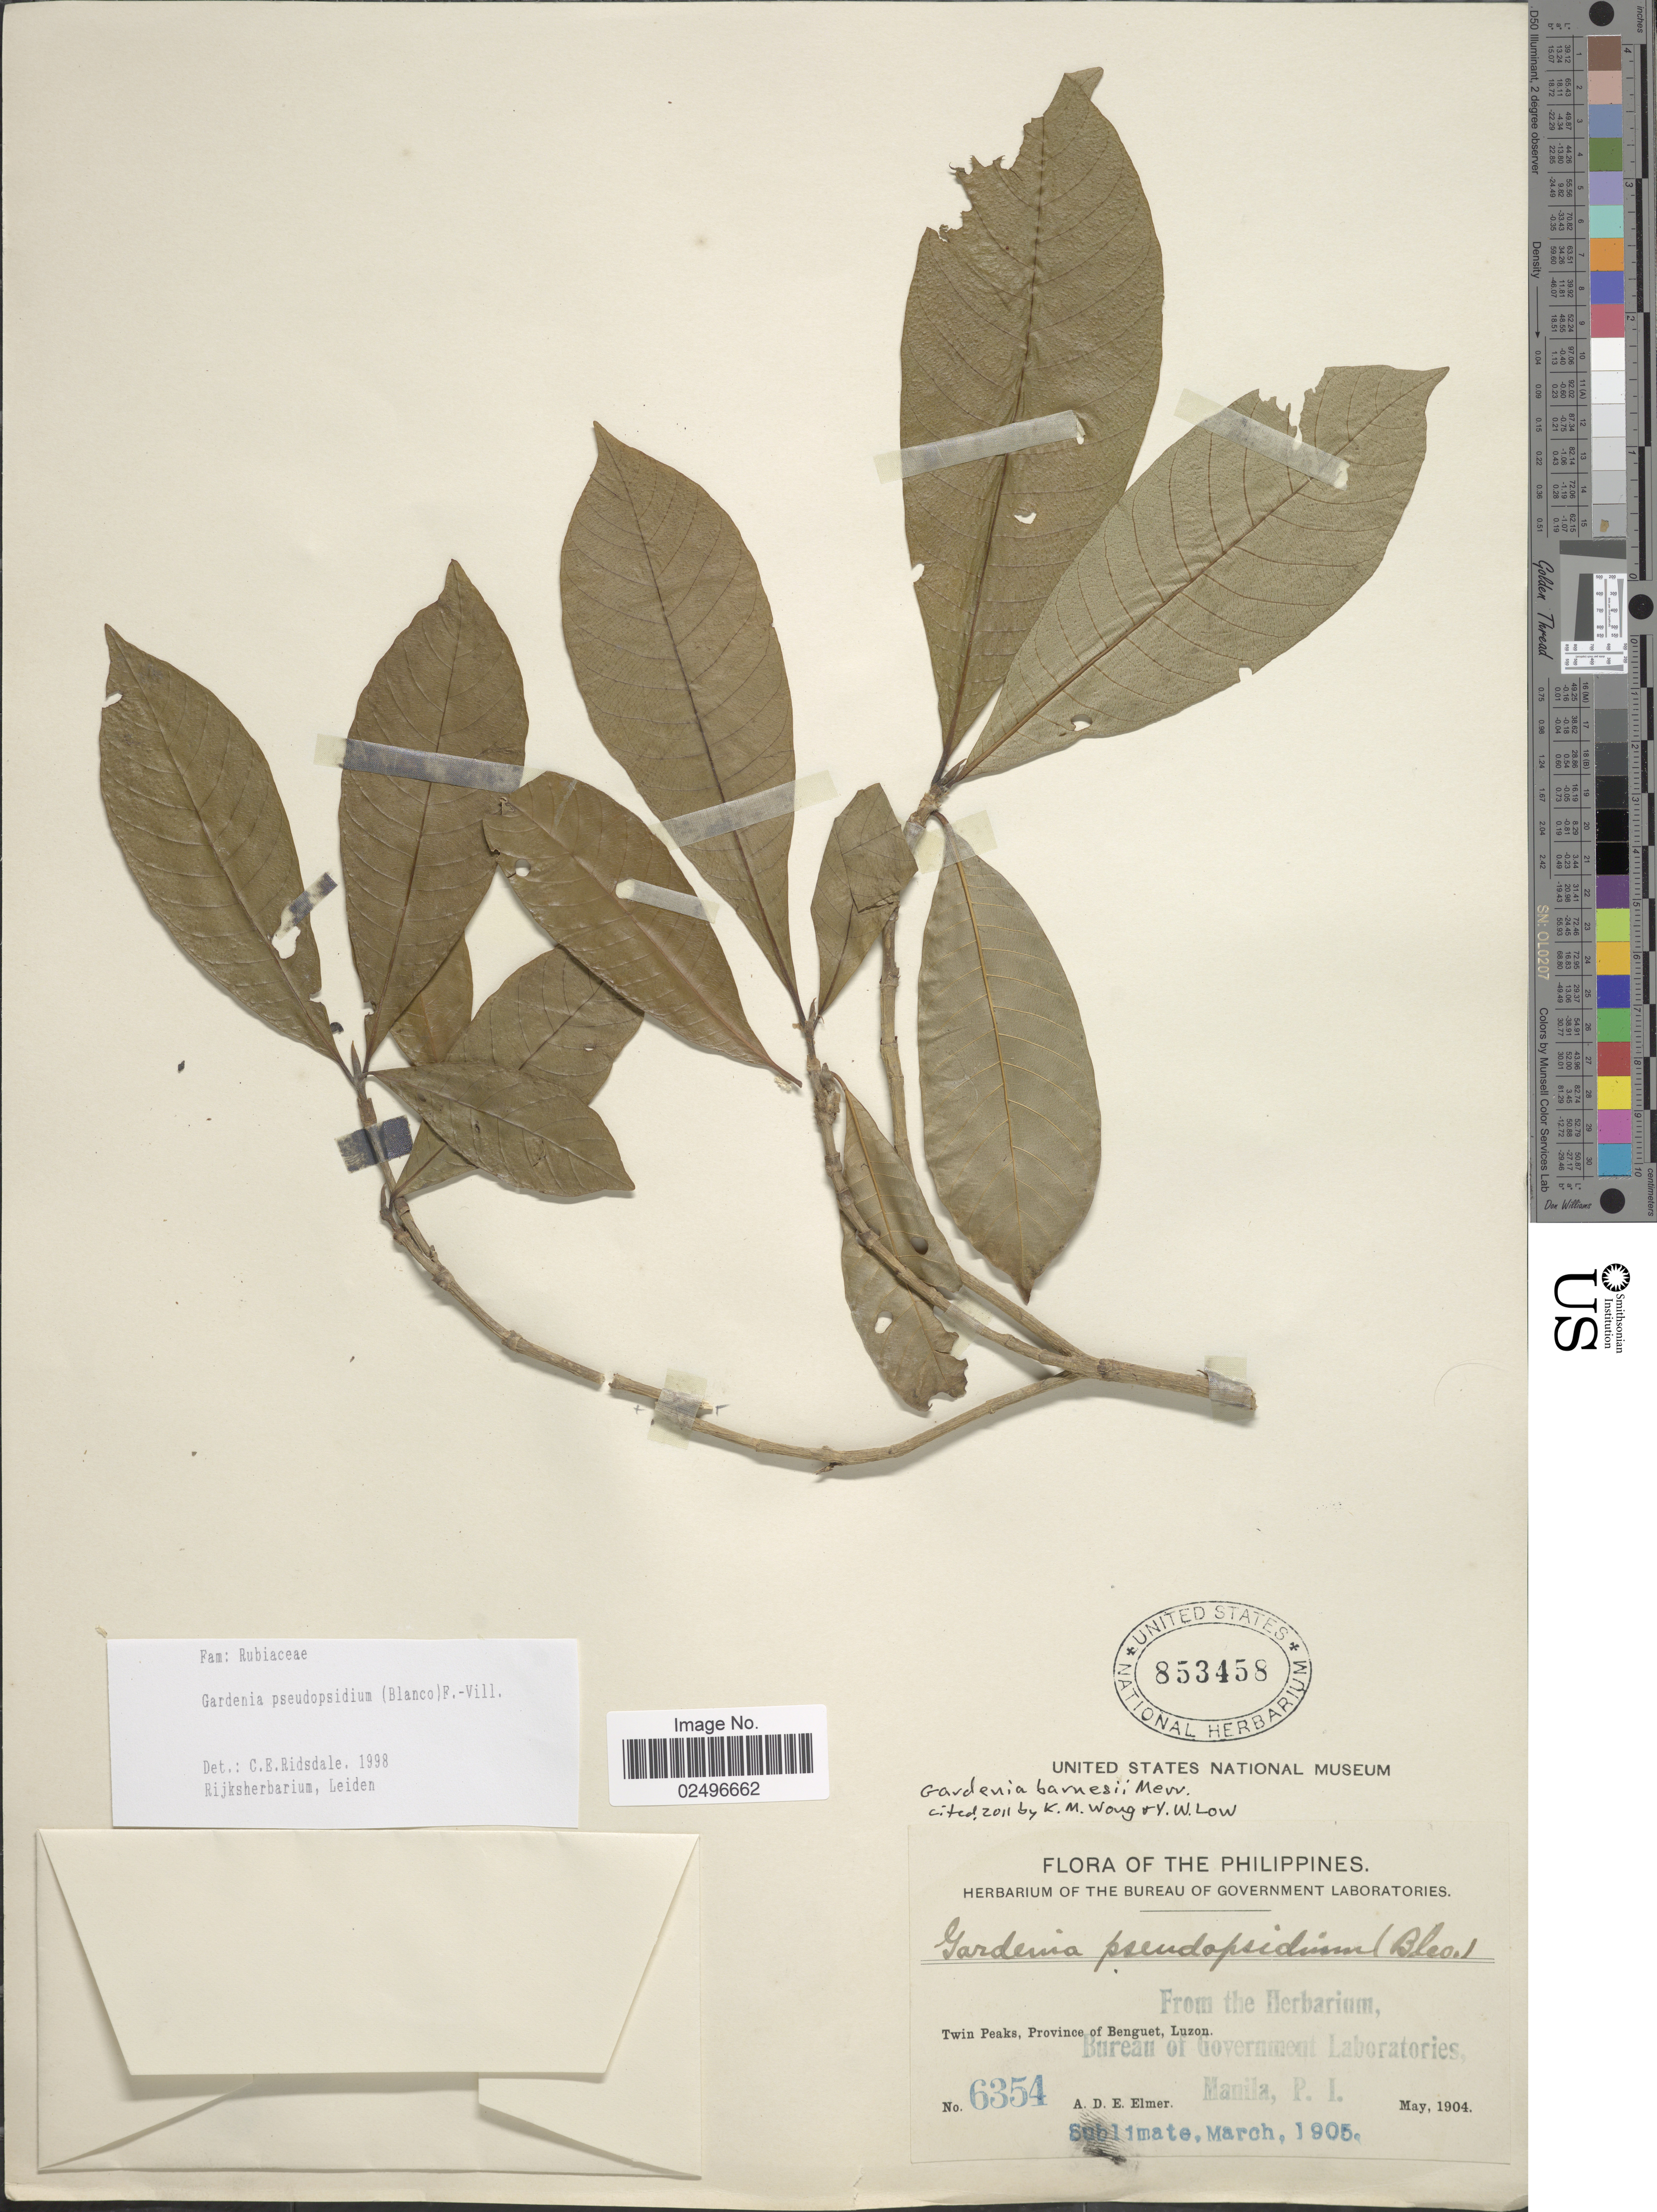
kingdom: Plantae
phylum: Tracheophyta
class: Magnoliopsida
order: Gentianales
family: Rubiaceae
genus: Gardenia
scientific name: Gardenia barnesii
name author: Merr.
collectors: A. D. E. Elmer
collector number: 6354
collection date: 1904-05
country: Philippines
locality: Twin Peaks, Province of Benguet, Luzon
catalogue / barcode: US 853458